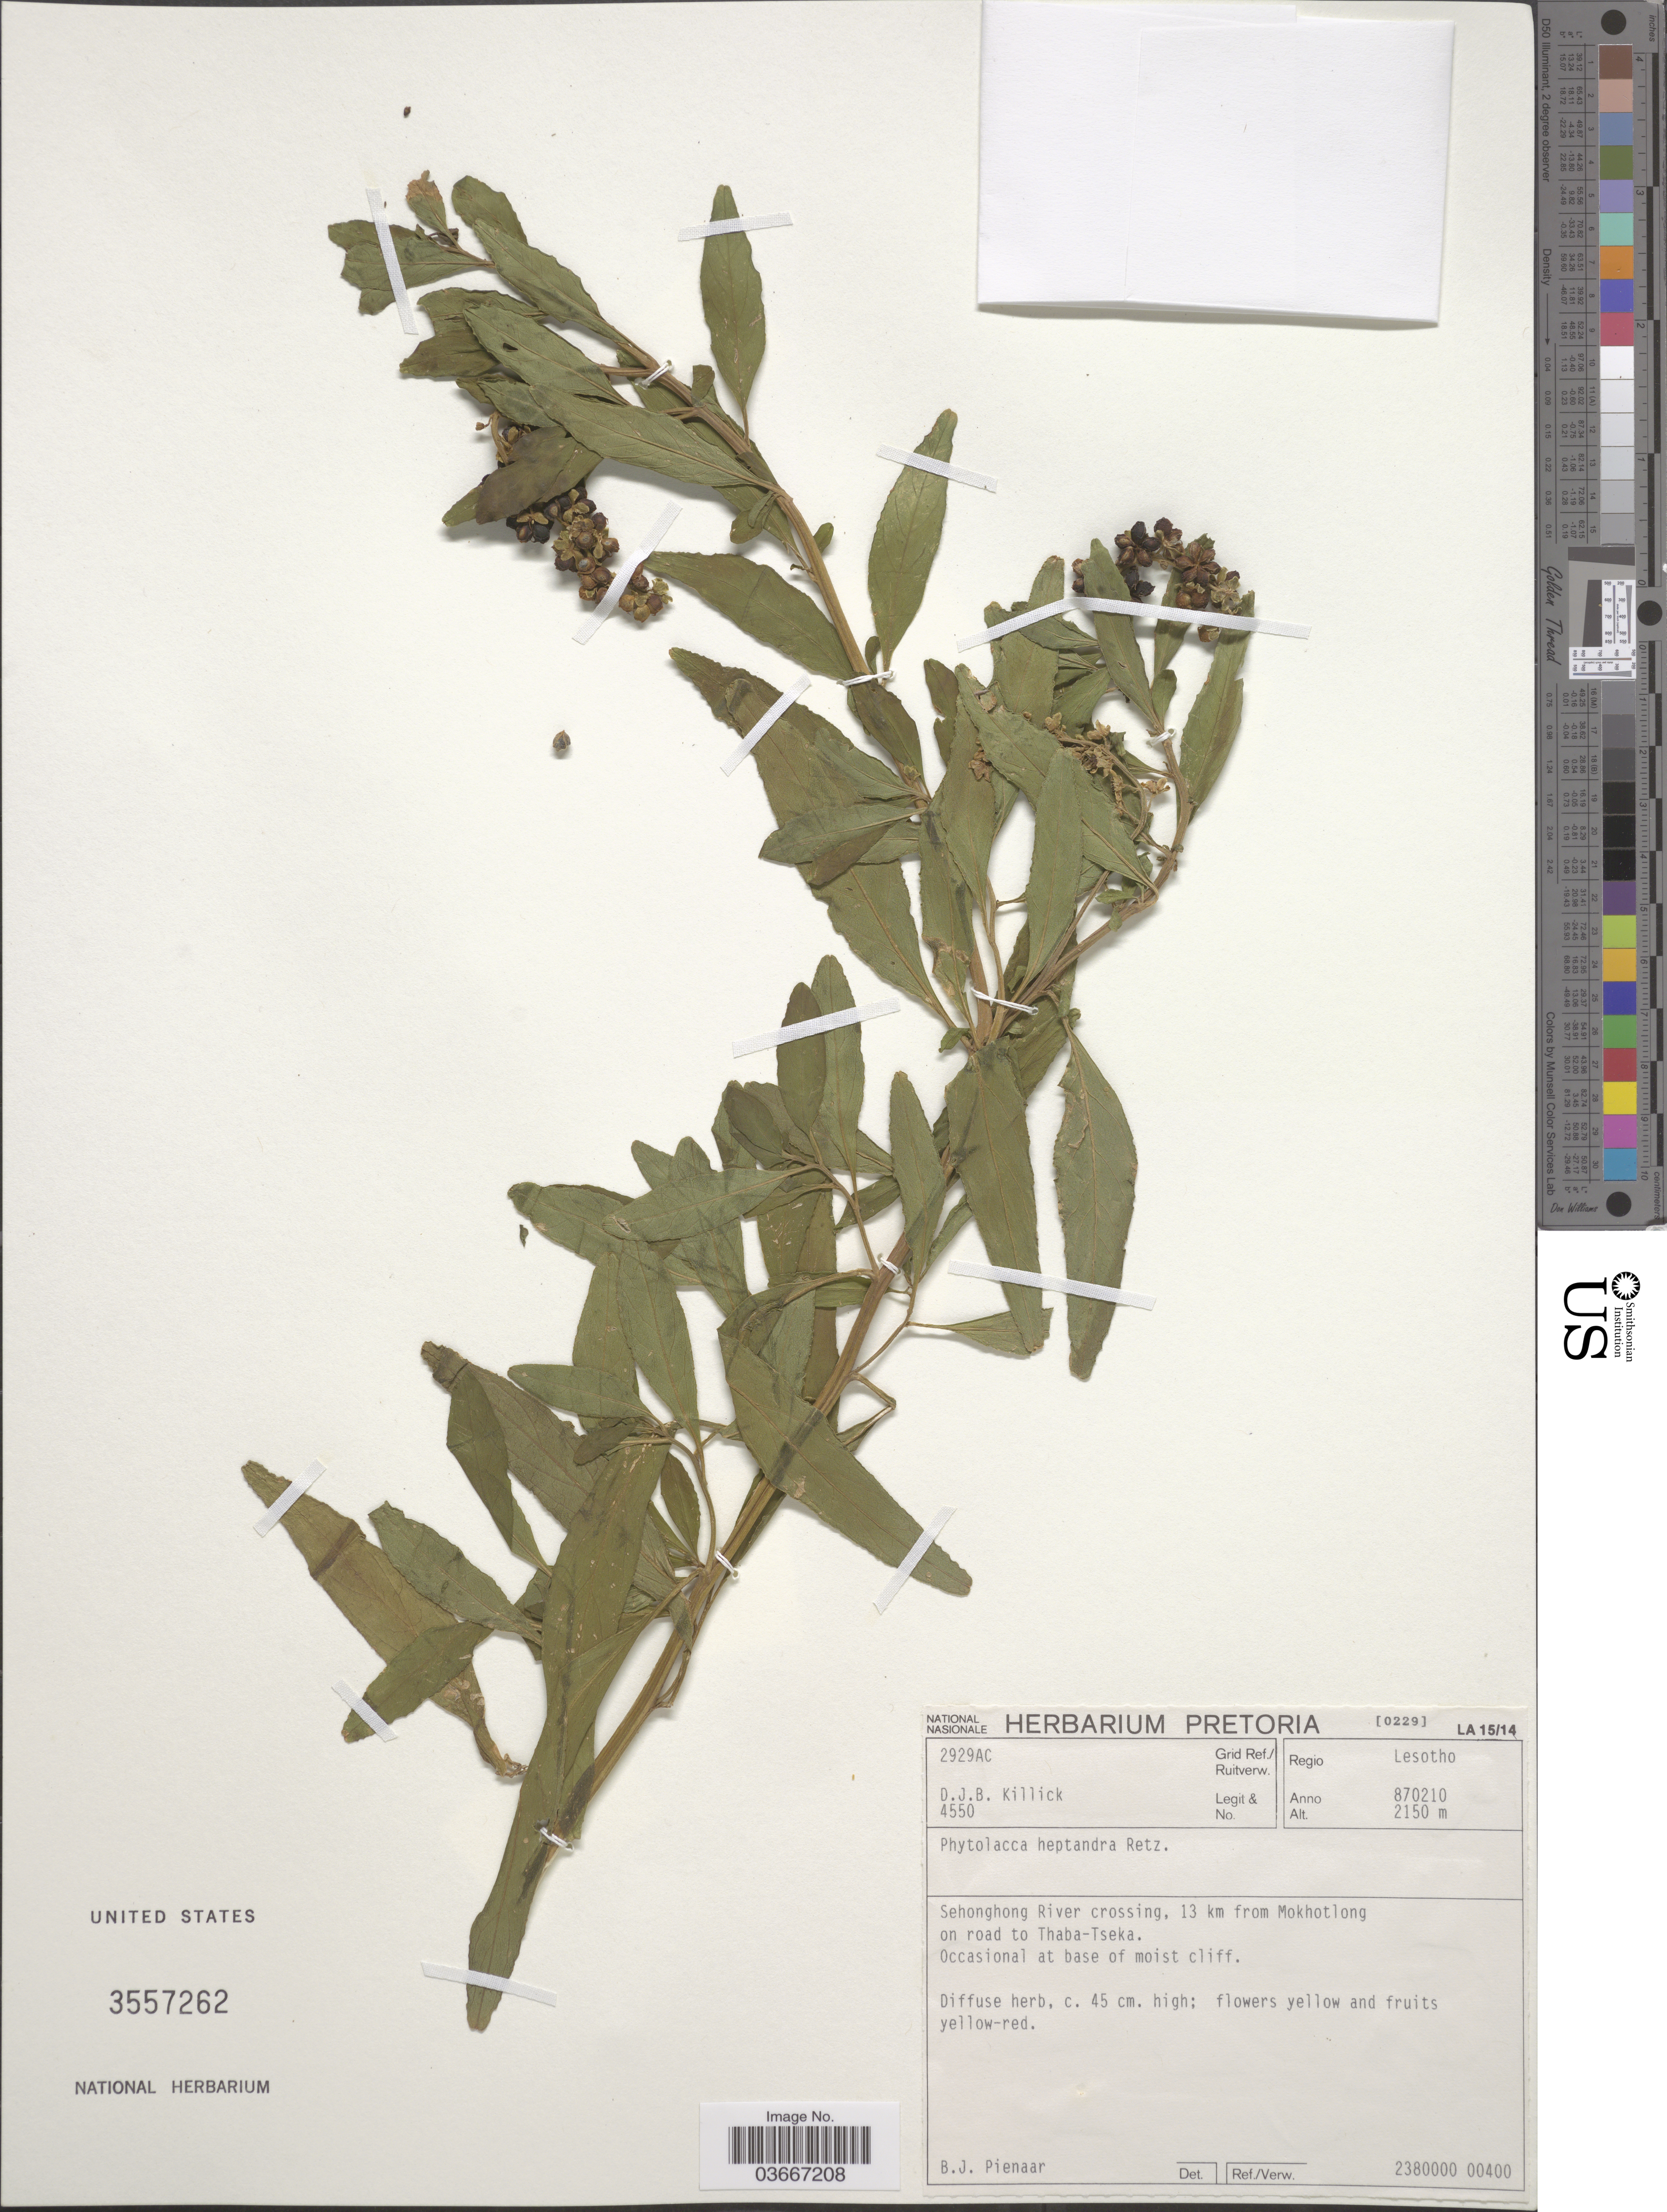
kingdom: Plantae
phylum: Tracheophyta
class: Magnoliopsida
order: Caryophyllales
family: Phytolaccaceae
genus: Phytolacca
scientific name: Phytolacca heptandra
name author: Retz.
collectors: D. Killick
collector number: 4550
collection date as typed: Transcribed d/m/y: 10/2/87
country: Lesotho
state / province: Mokhotlong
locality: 2929AC Grid Ref./Ruitverw. Regio Lesotho. Sehonghong River crossing, 13 km from Mokhotlong on road to Thaba-Tseka.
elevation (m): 2150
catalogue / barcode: US 3557262